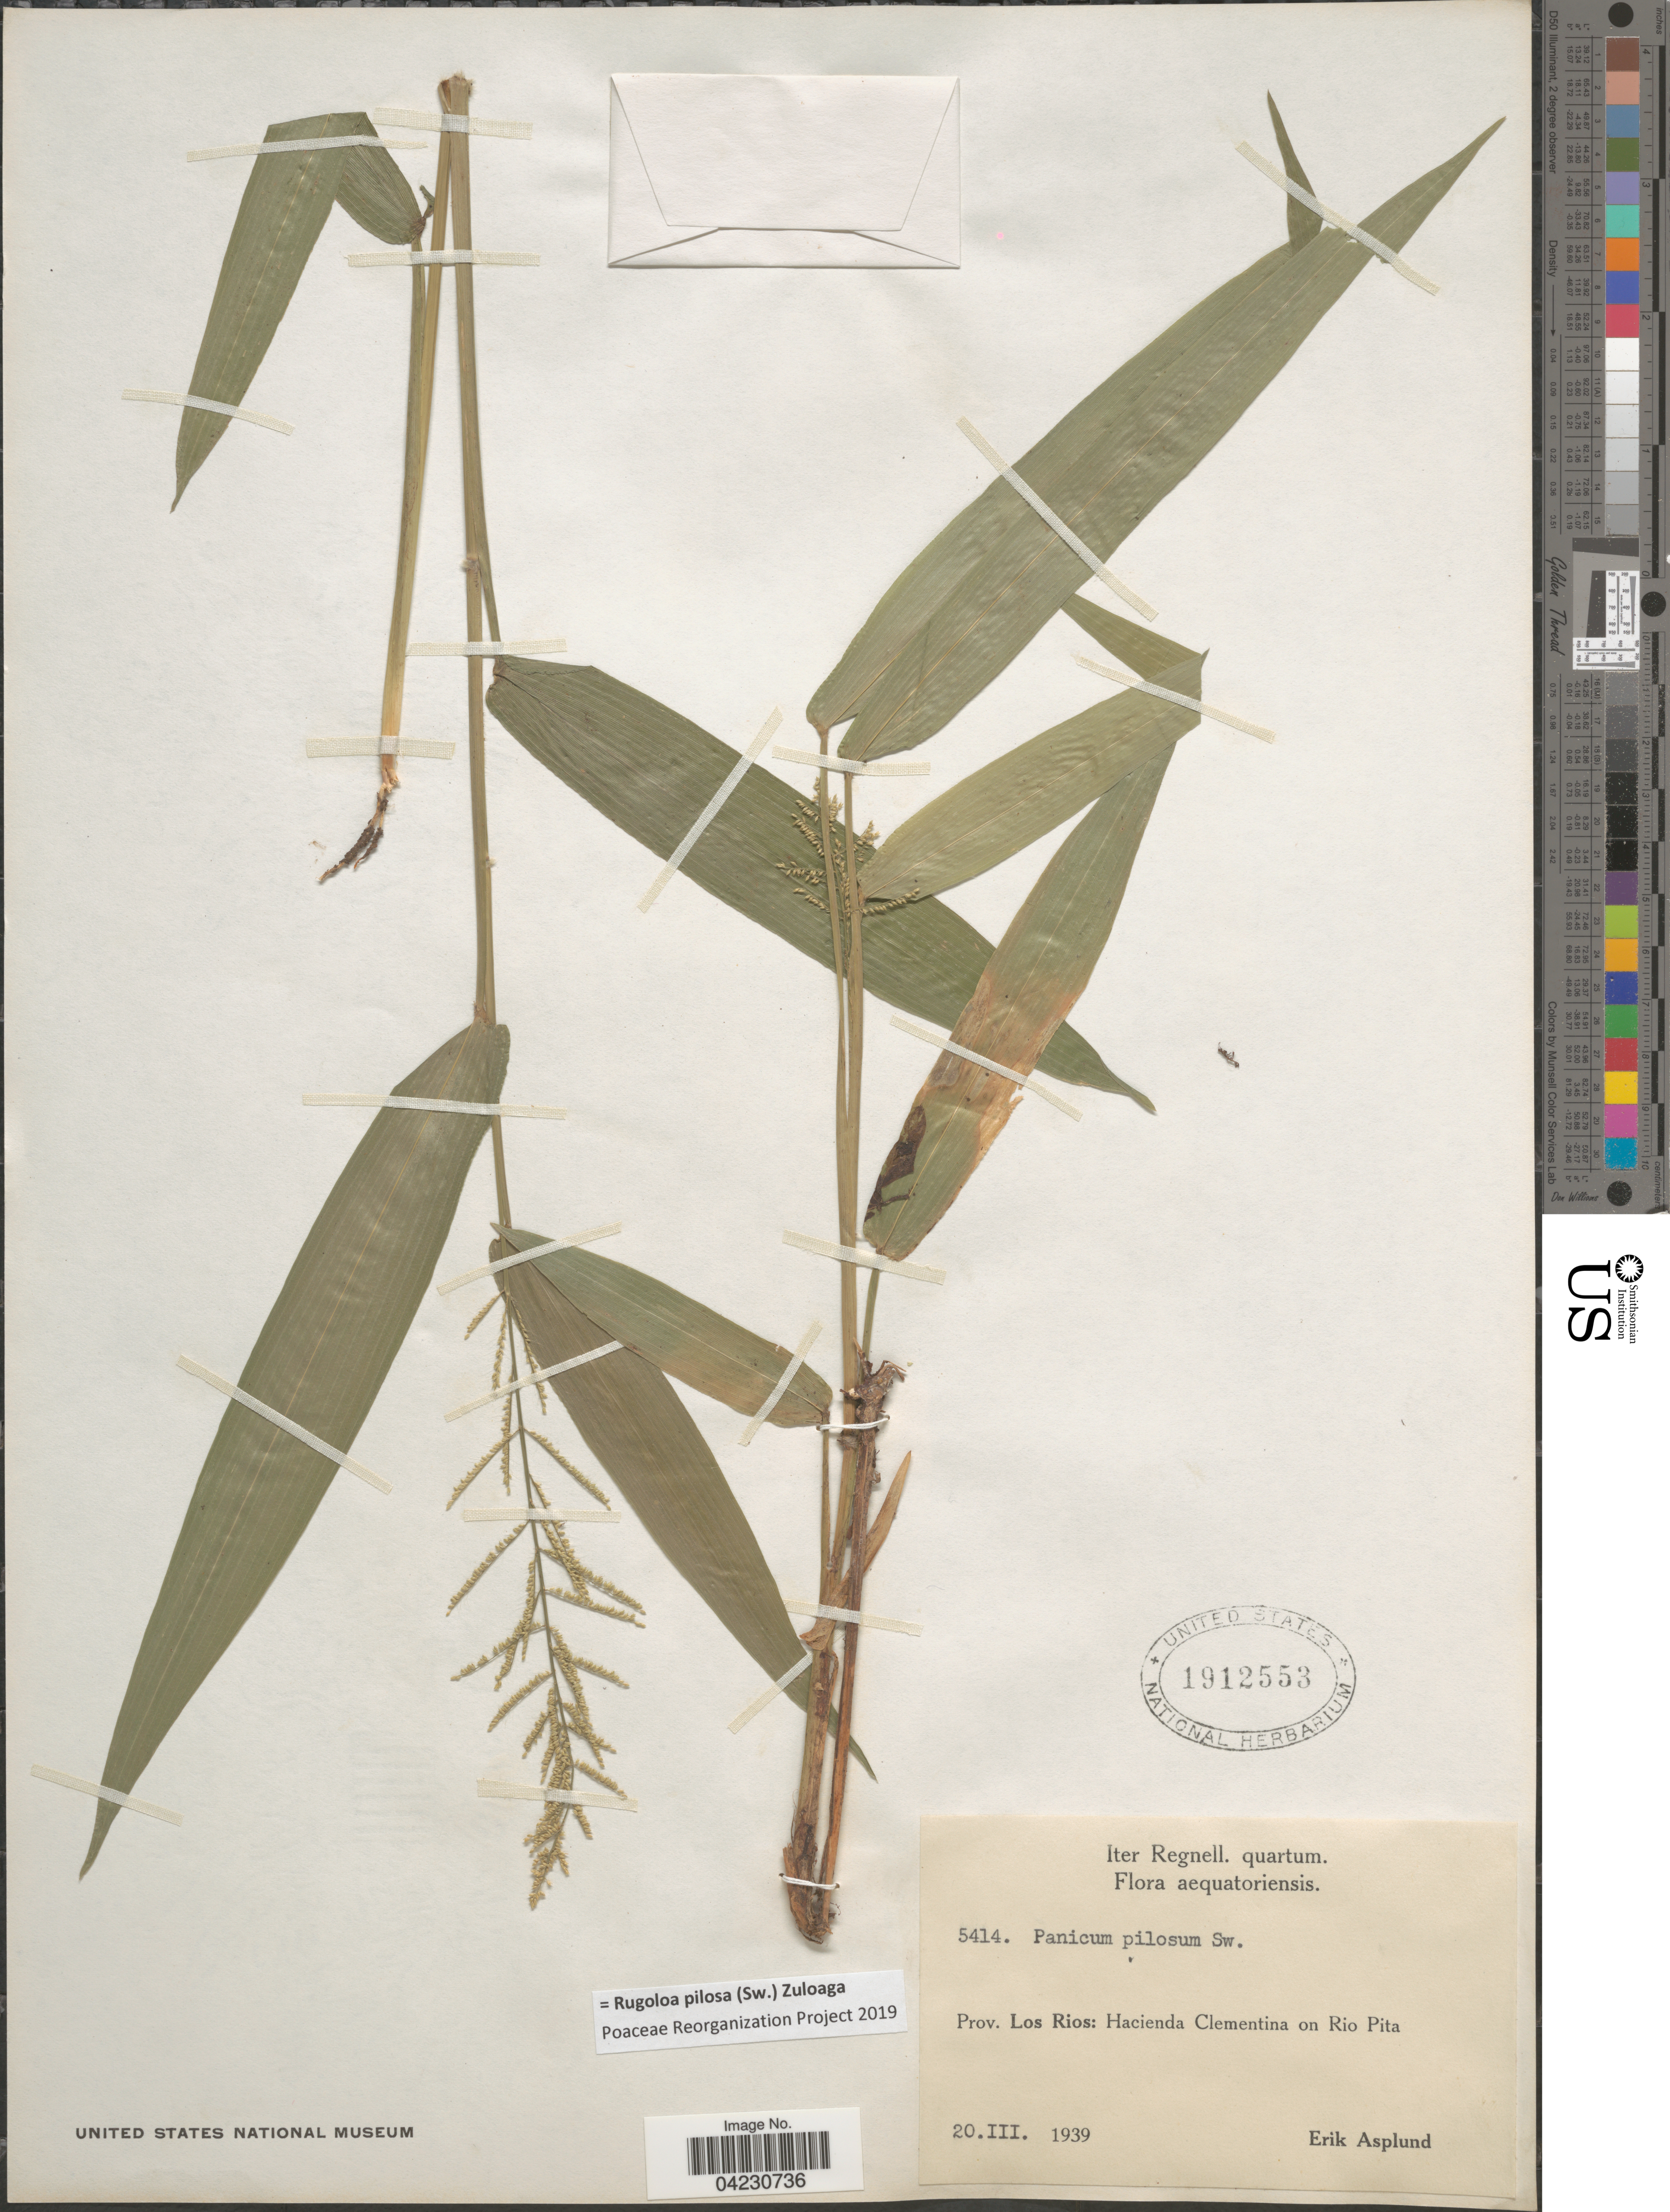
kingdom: Plantae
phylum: Tracheophyta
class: Liliopsida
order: Poales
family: Poaceae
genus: Rugoloa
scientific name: Rugoloa pilosa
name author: (Sw.) Zuloaga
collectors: E. Asplund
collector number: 5414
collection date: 1939-03-20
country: Ecuador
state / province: Los Ríos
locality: Iter Regnell. quartum. Aequatoriensis. Prov. Los Rios: Hacienda Clementina on Rio Pita.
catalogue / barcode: US 1912553